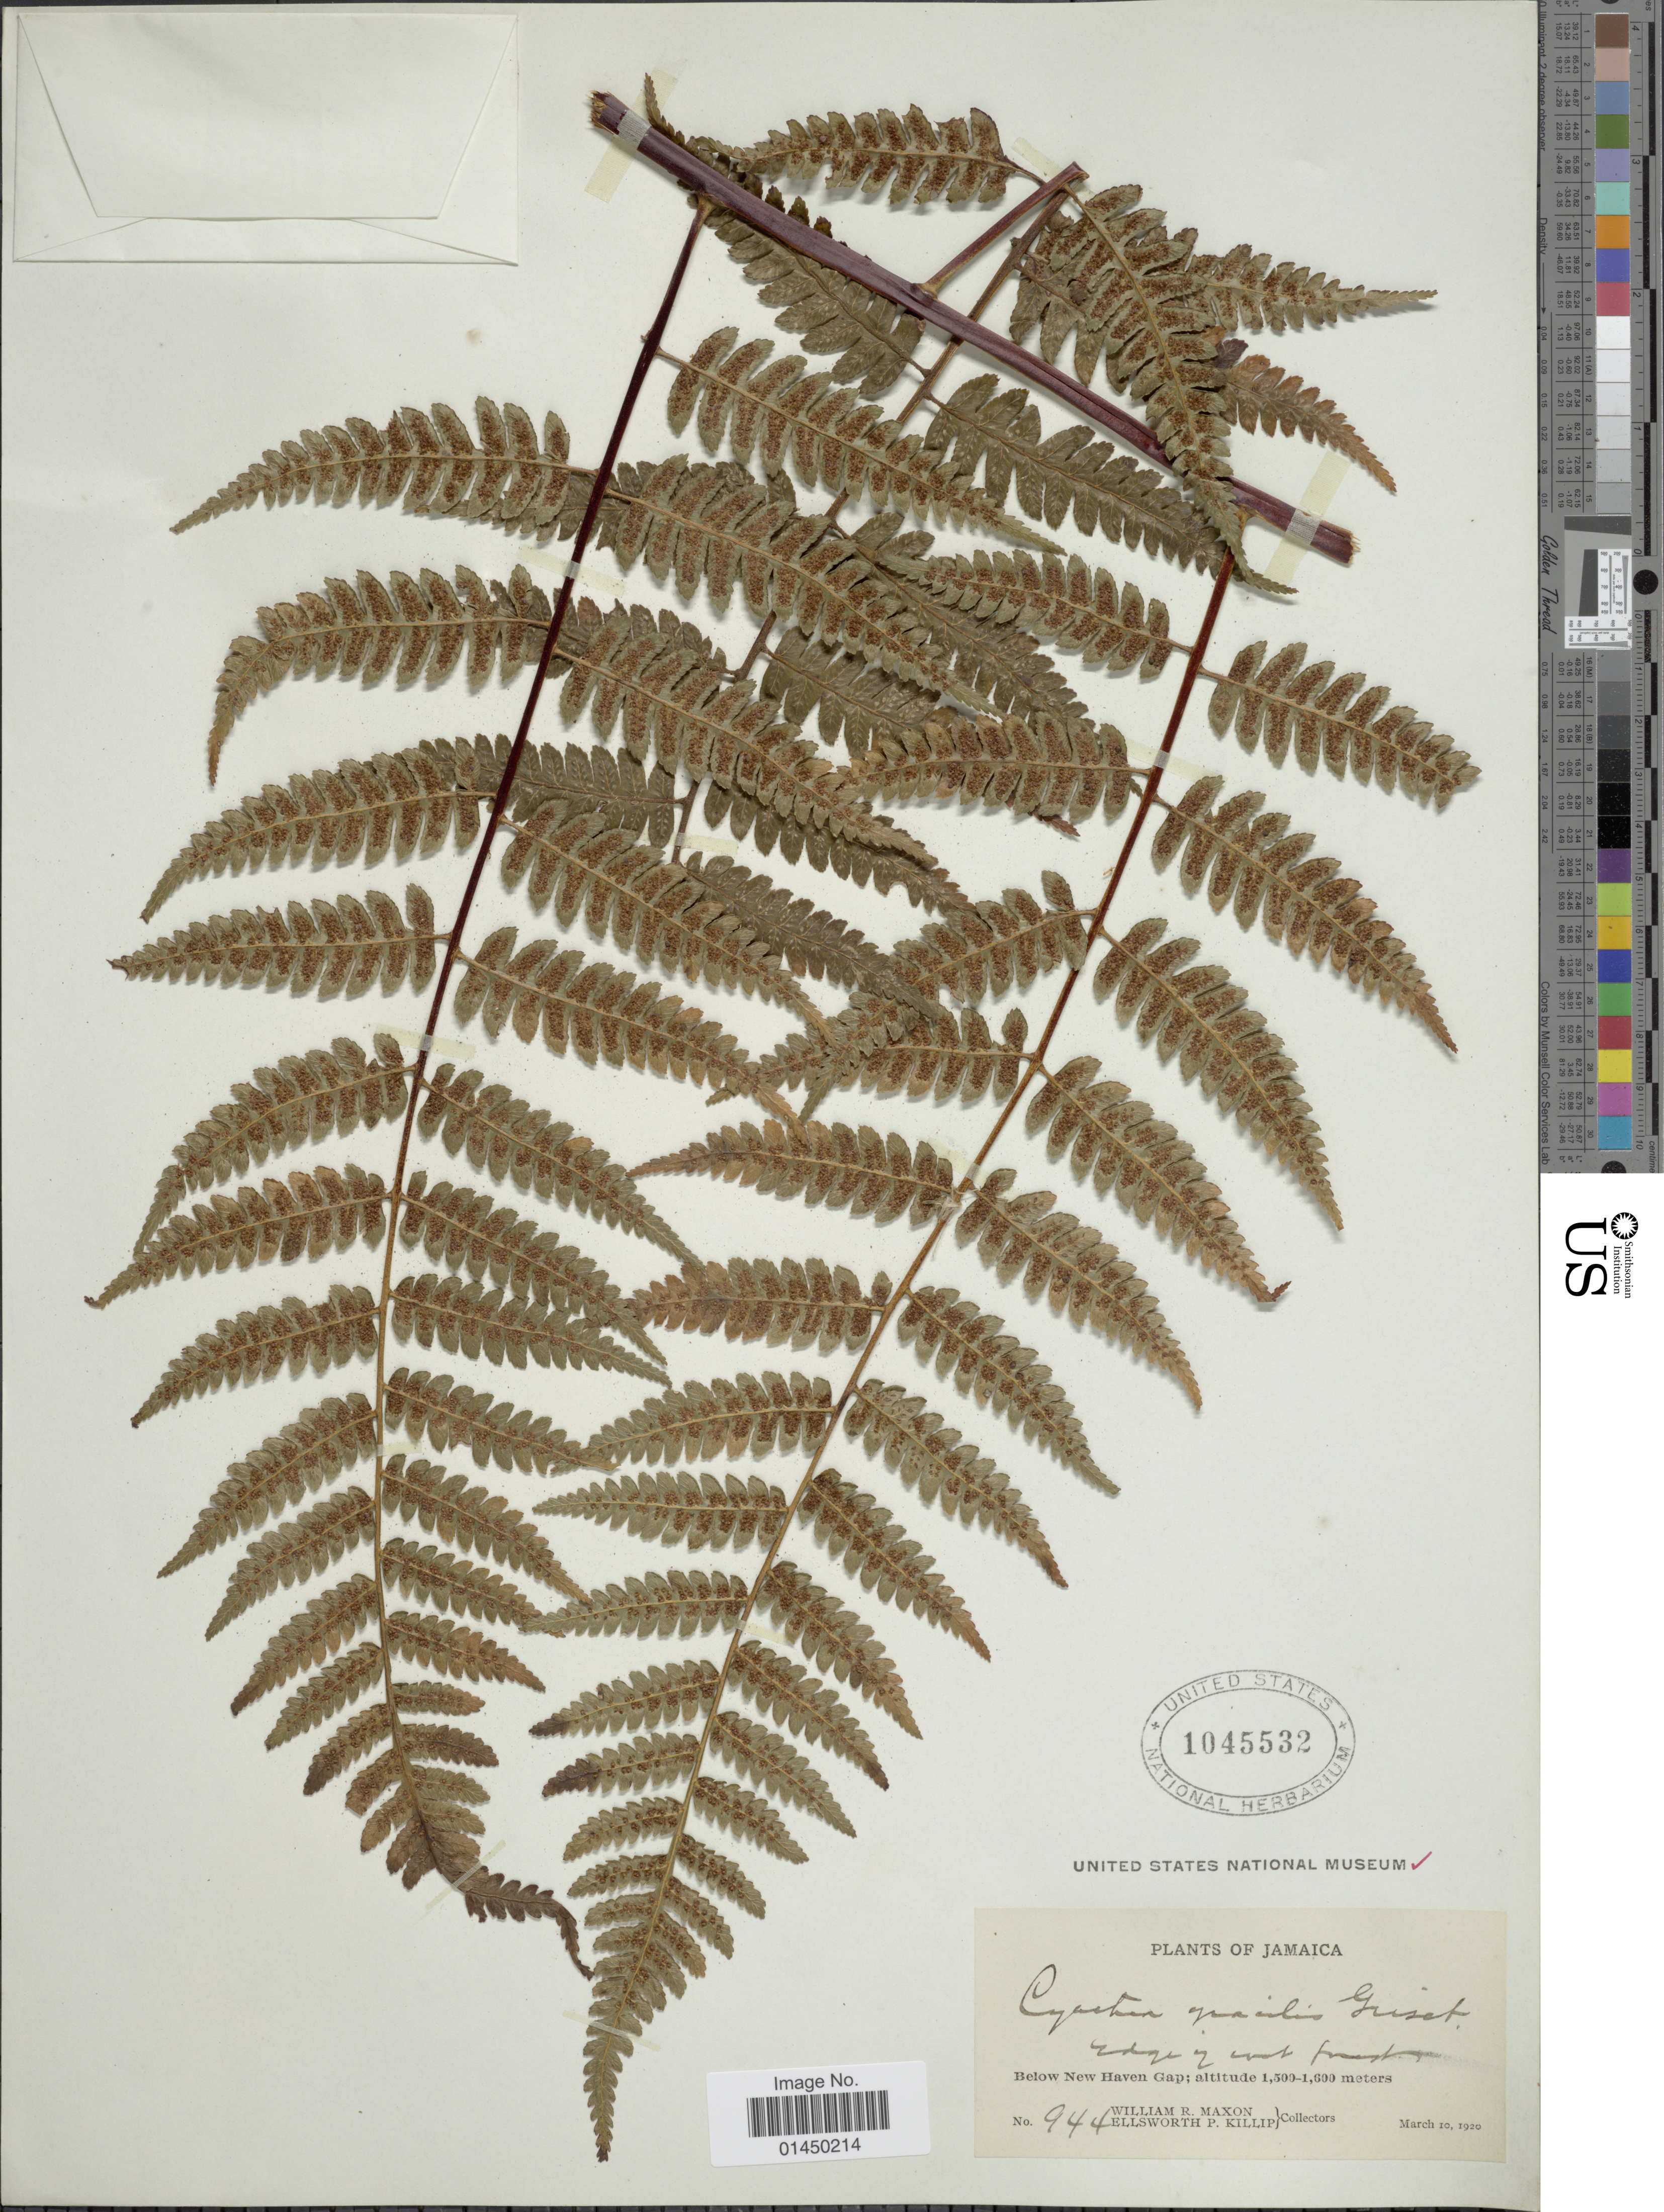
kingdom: Plantae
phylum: Tracheophyta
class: Polypodiopsida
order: Cyatheales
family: Cyatheaceae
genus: Cyathea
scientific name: Cyathea gracilis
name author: Gris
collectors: W. R. Maxon & E. P. Killip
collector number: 944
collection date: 1920-03-10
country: Jamaica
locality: Below New Haven Gap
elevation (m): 1500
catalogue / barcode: US 1045532